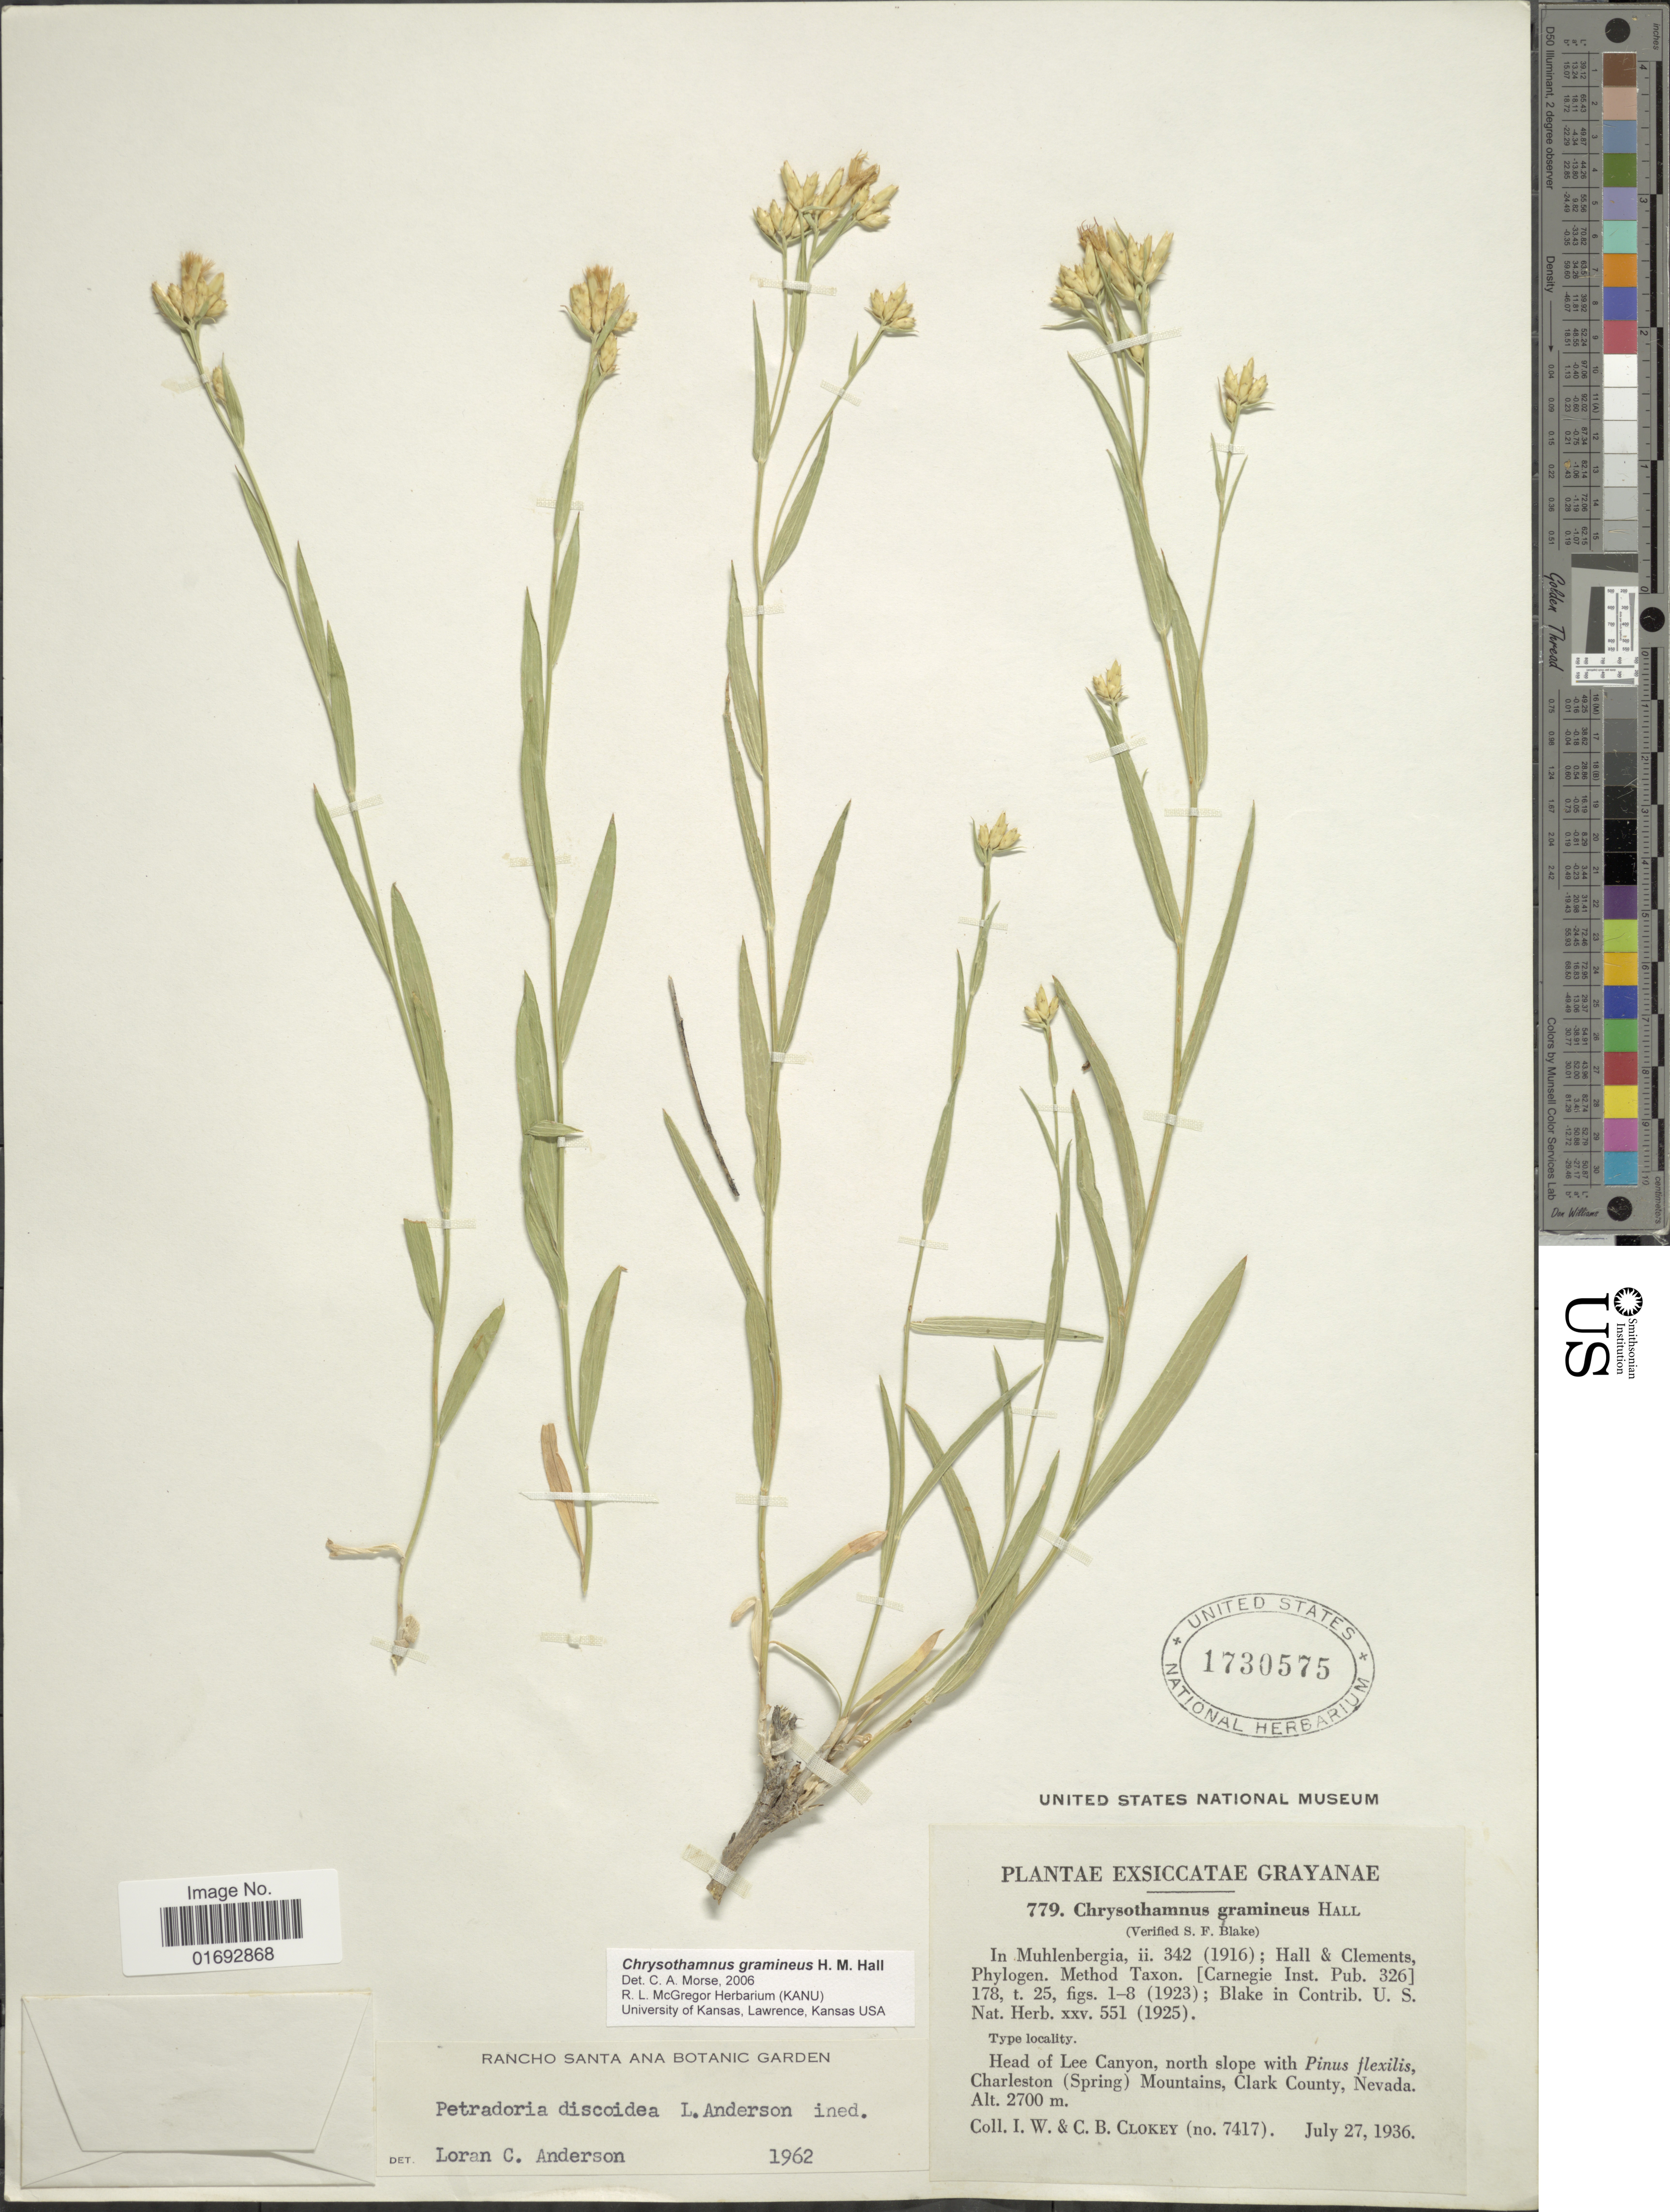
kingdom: Plantae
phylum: Tracheophyta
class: Magnoliopsida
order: Asterales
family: Asteraceae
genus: Cuniculotinus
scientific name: Cuniculotinus gramineus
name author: (H.M. Hall) et al.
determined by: Urbatsch, Lowell E., Curator (LSU), Louisiana State University (UNITED STATES)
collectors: I. W. Clokey & C. Clokey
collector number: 7417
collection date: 1936-07-27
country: United States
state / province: Nevada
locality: Grayanae, head of Lee Canyon, north slope with Pinus, Charleston (Spring) Mountains, Clark County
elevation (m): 2700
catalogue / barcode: US 1730575